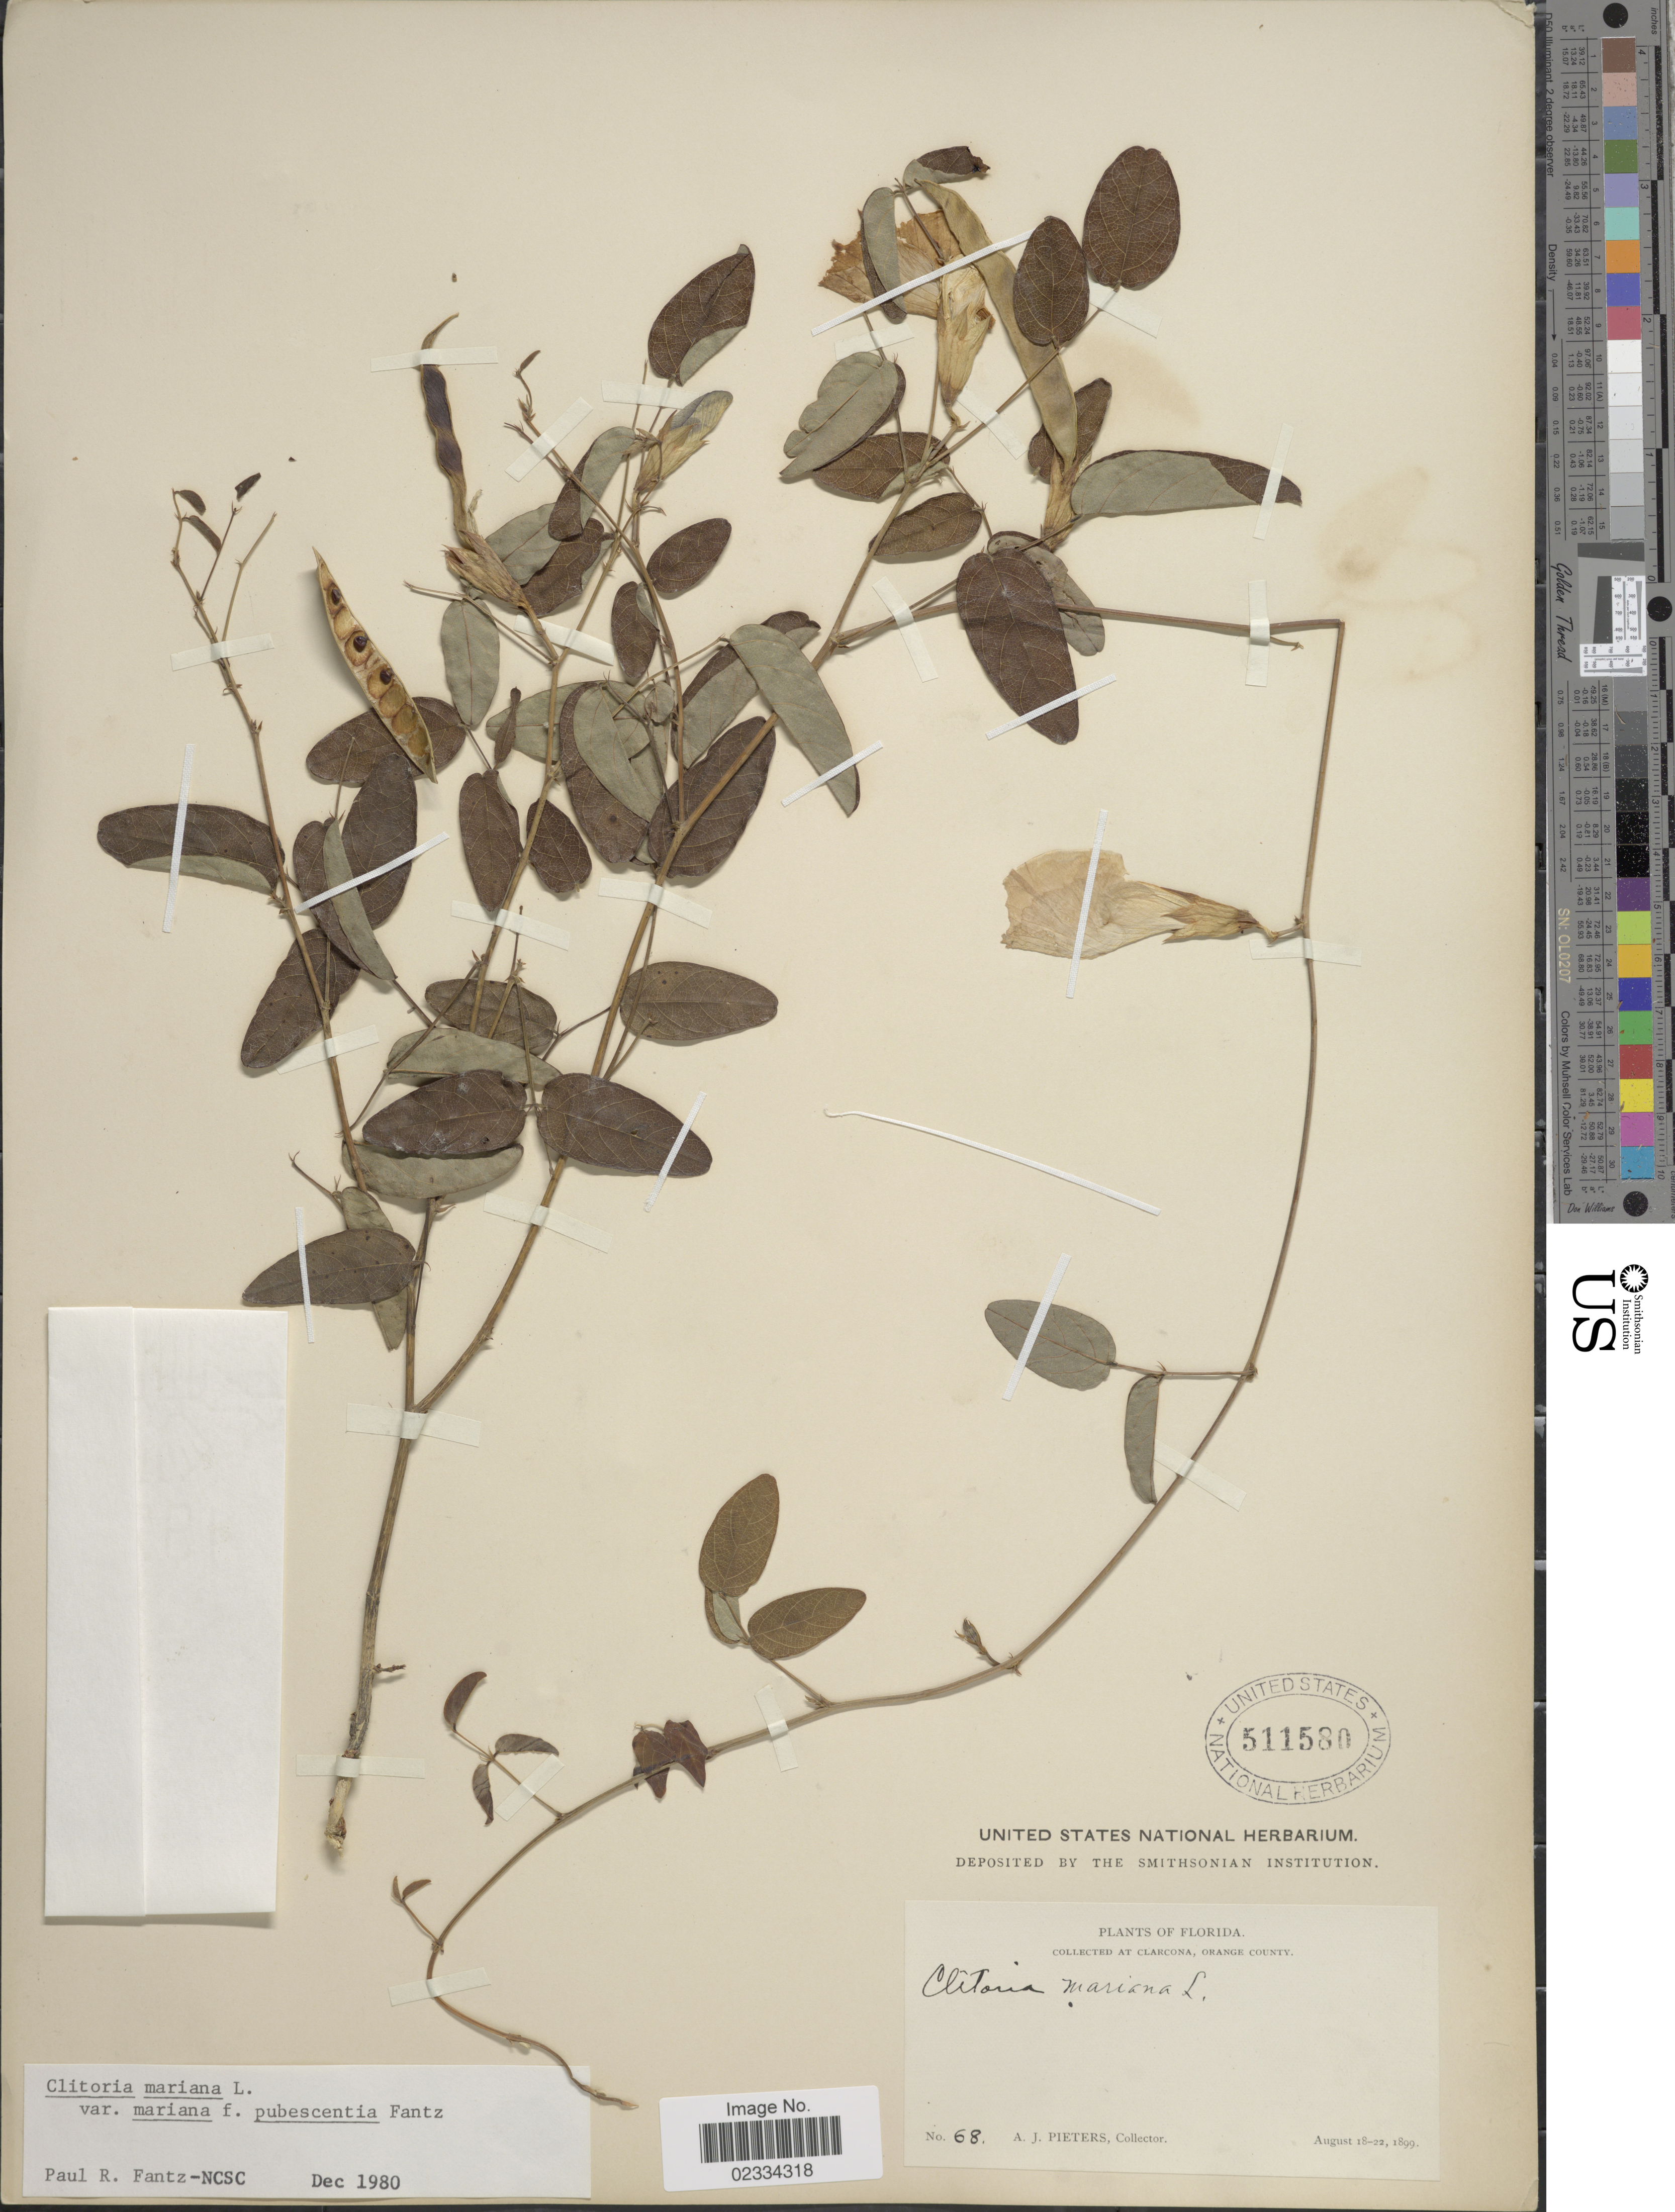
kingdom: Plantae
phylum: Tracheophyta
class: Magnoliopsida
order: Fabales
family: Fabaceae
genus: Clitoria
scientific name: Clitoria mariana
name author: L.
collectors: A. Pieters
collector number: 68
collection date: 1899-08-18/1899-08-22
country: United States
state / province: Florida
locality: Clarcona, Orange County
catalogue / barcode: US 511580